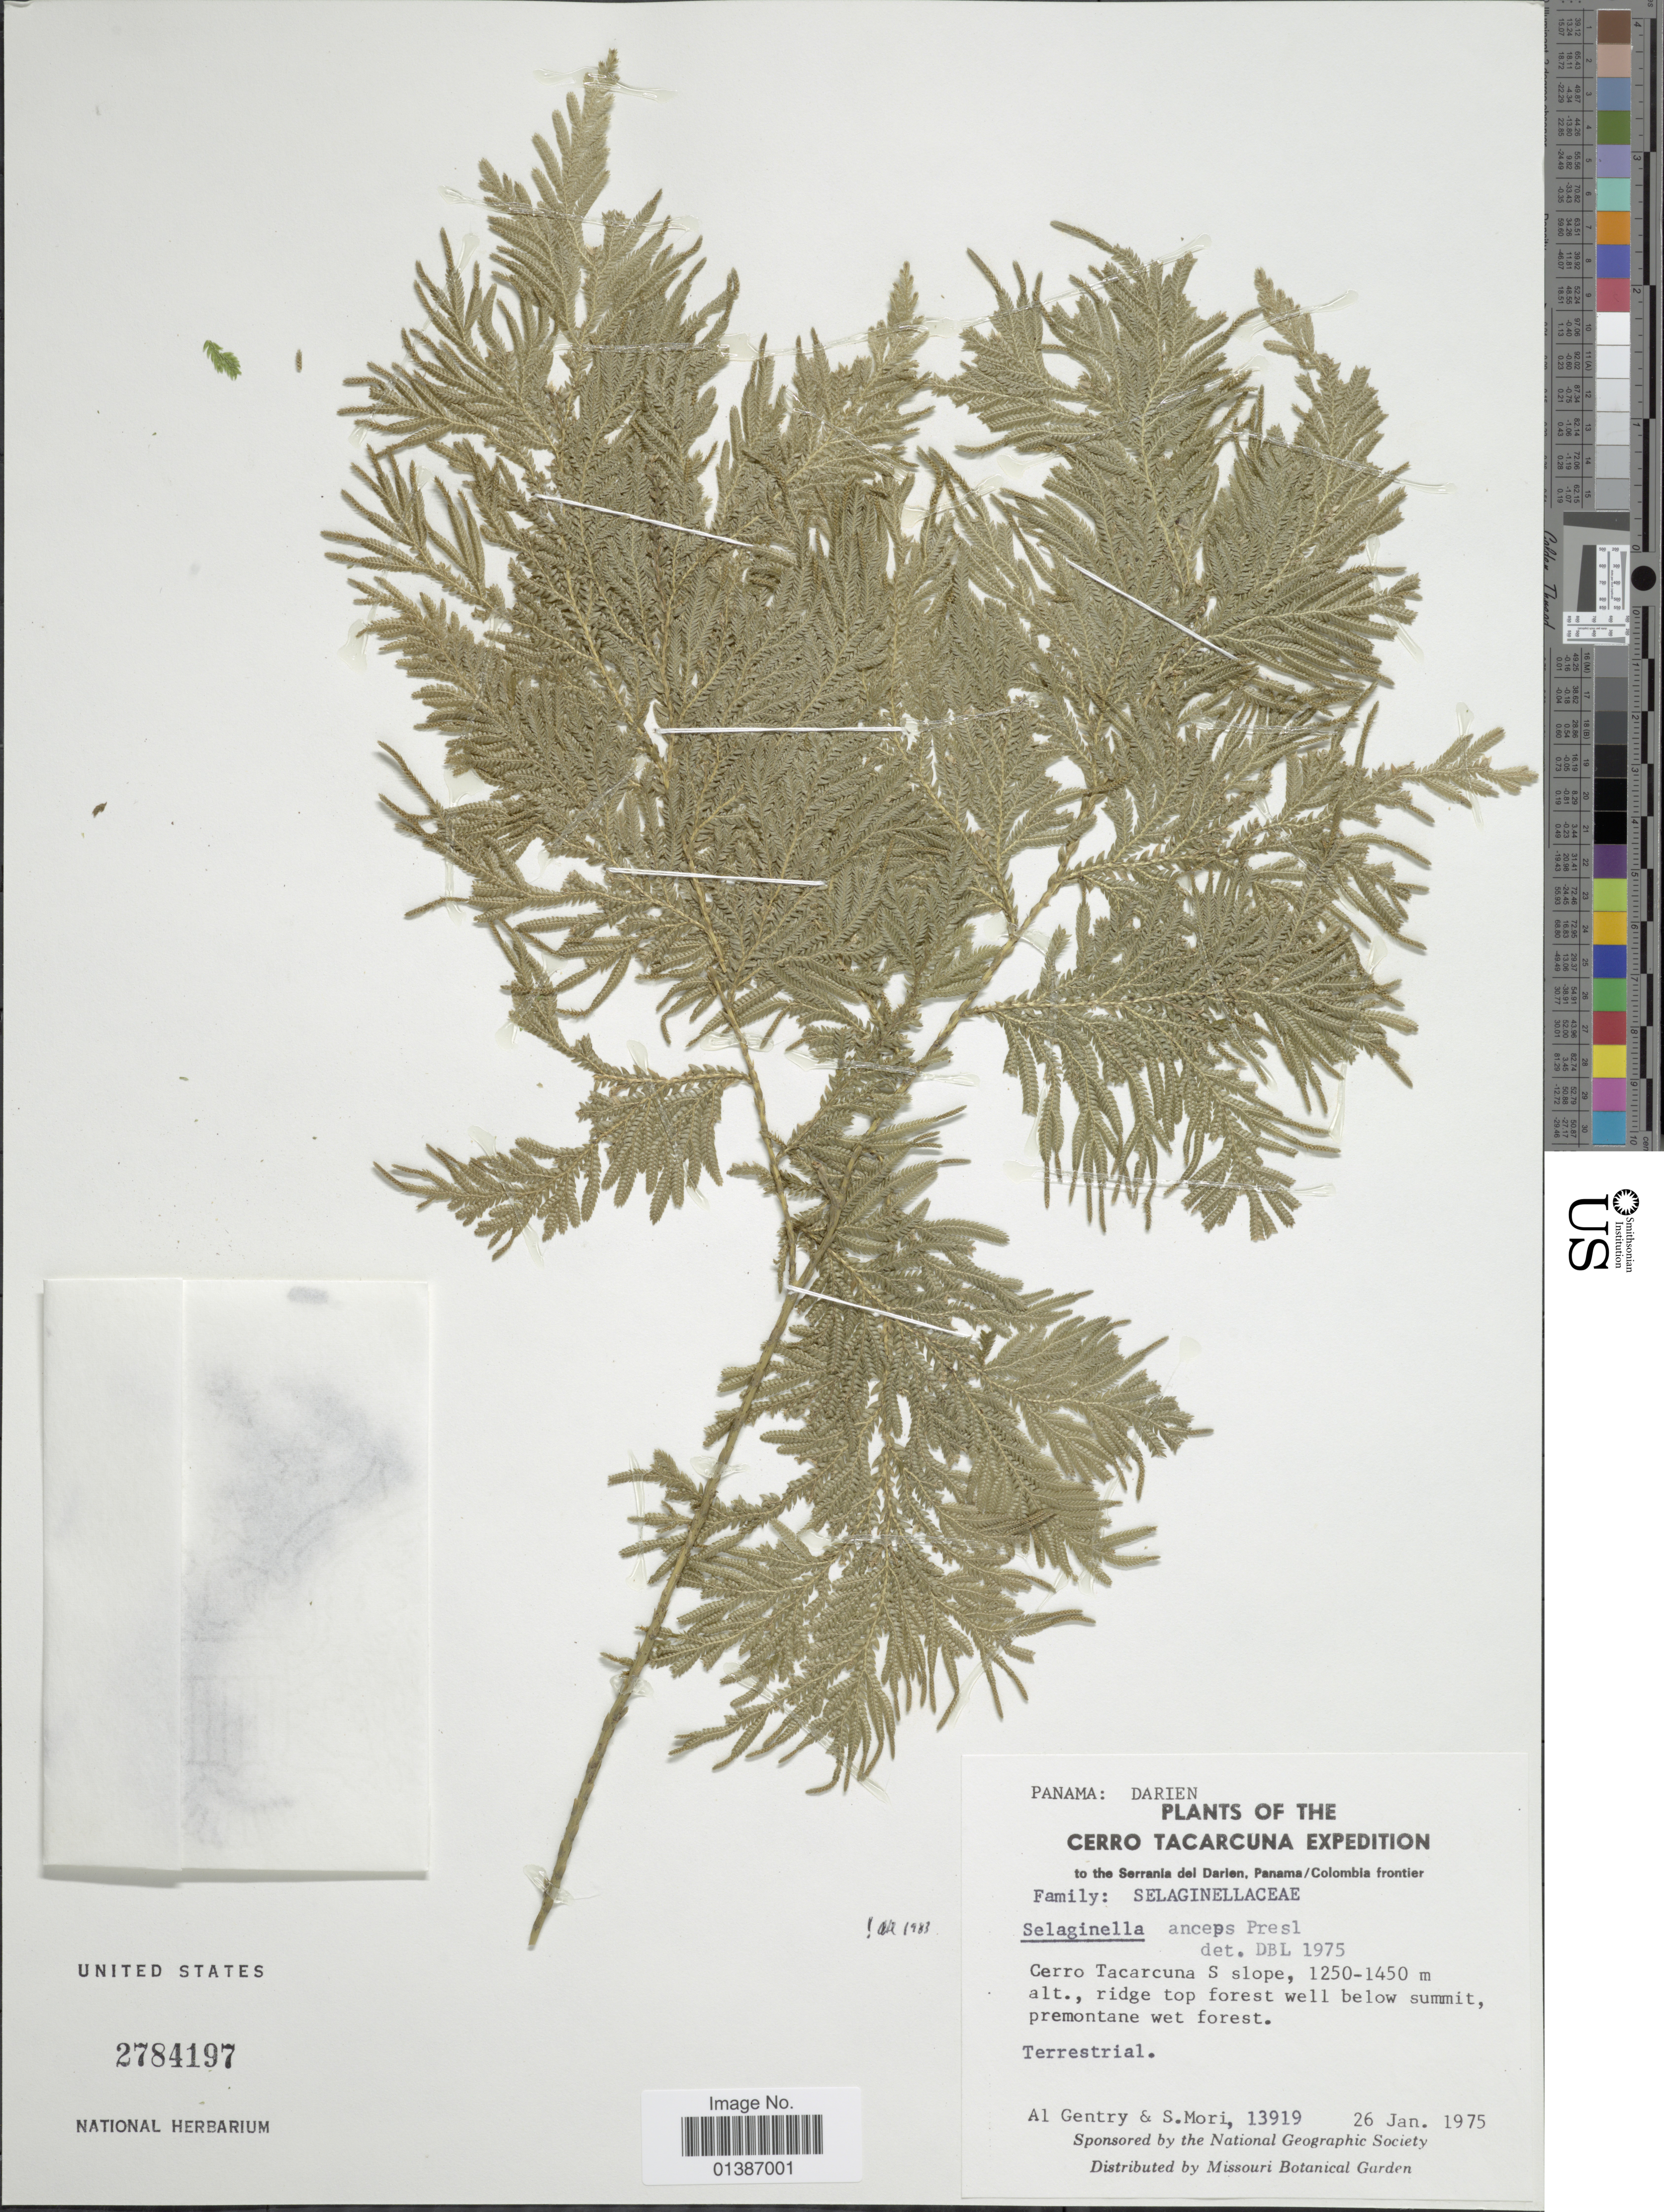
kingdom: Plantae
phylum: Tracheophyta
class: Lycopodiopsida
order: Selaginellales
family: Selaginellaceae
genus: Selaginella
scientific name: Selaginella anceps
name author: (C. Presl)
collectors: A. H. Gentry & S. Mori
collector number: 13919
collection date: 1975-01-26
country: Panama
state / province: Darién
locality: Cerro Tacaruna S slope; Serrania del Darien.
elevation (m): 1250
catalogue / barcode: US 2784197